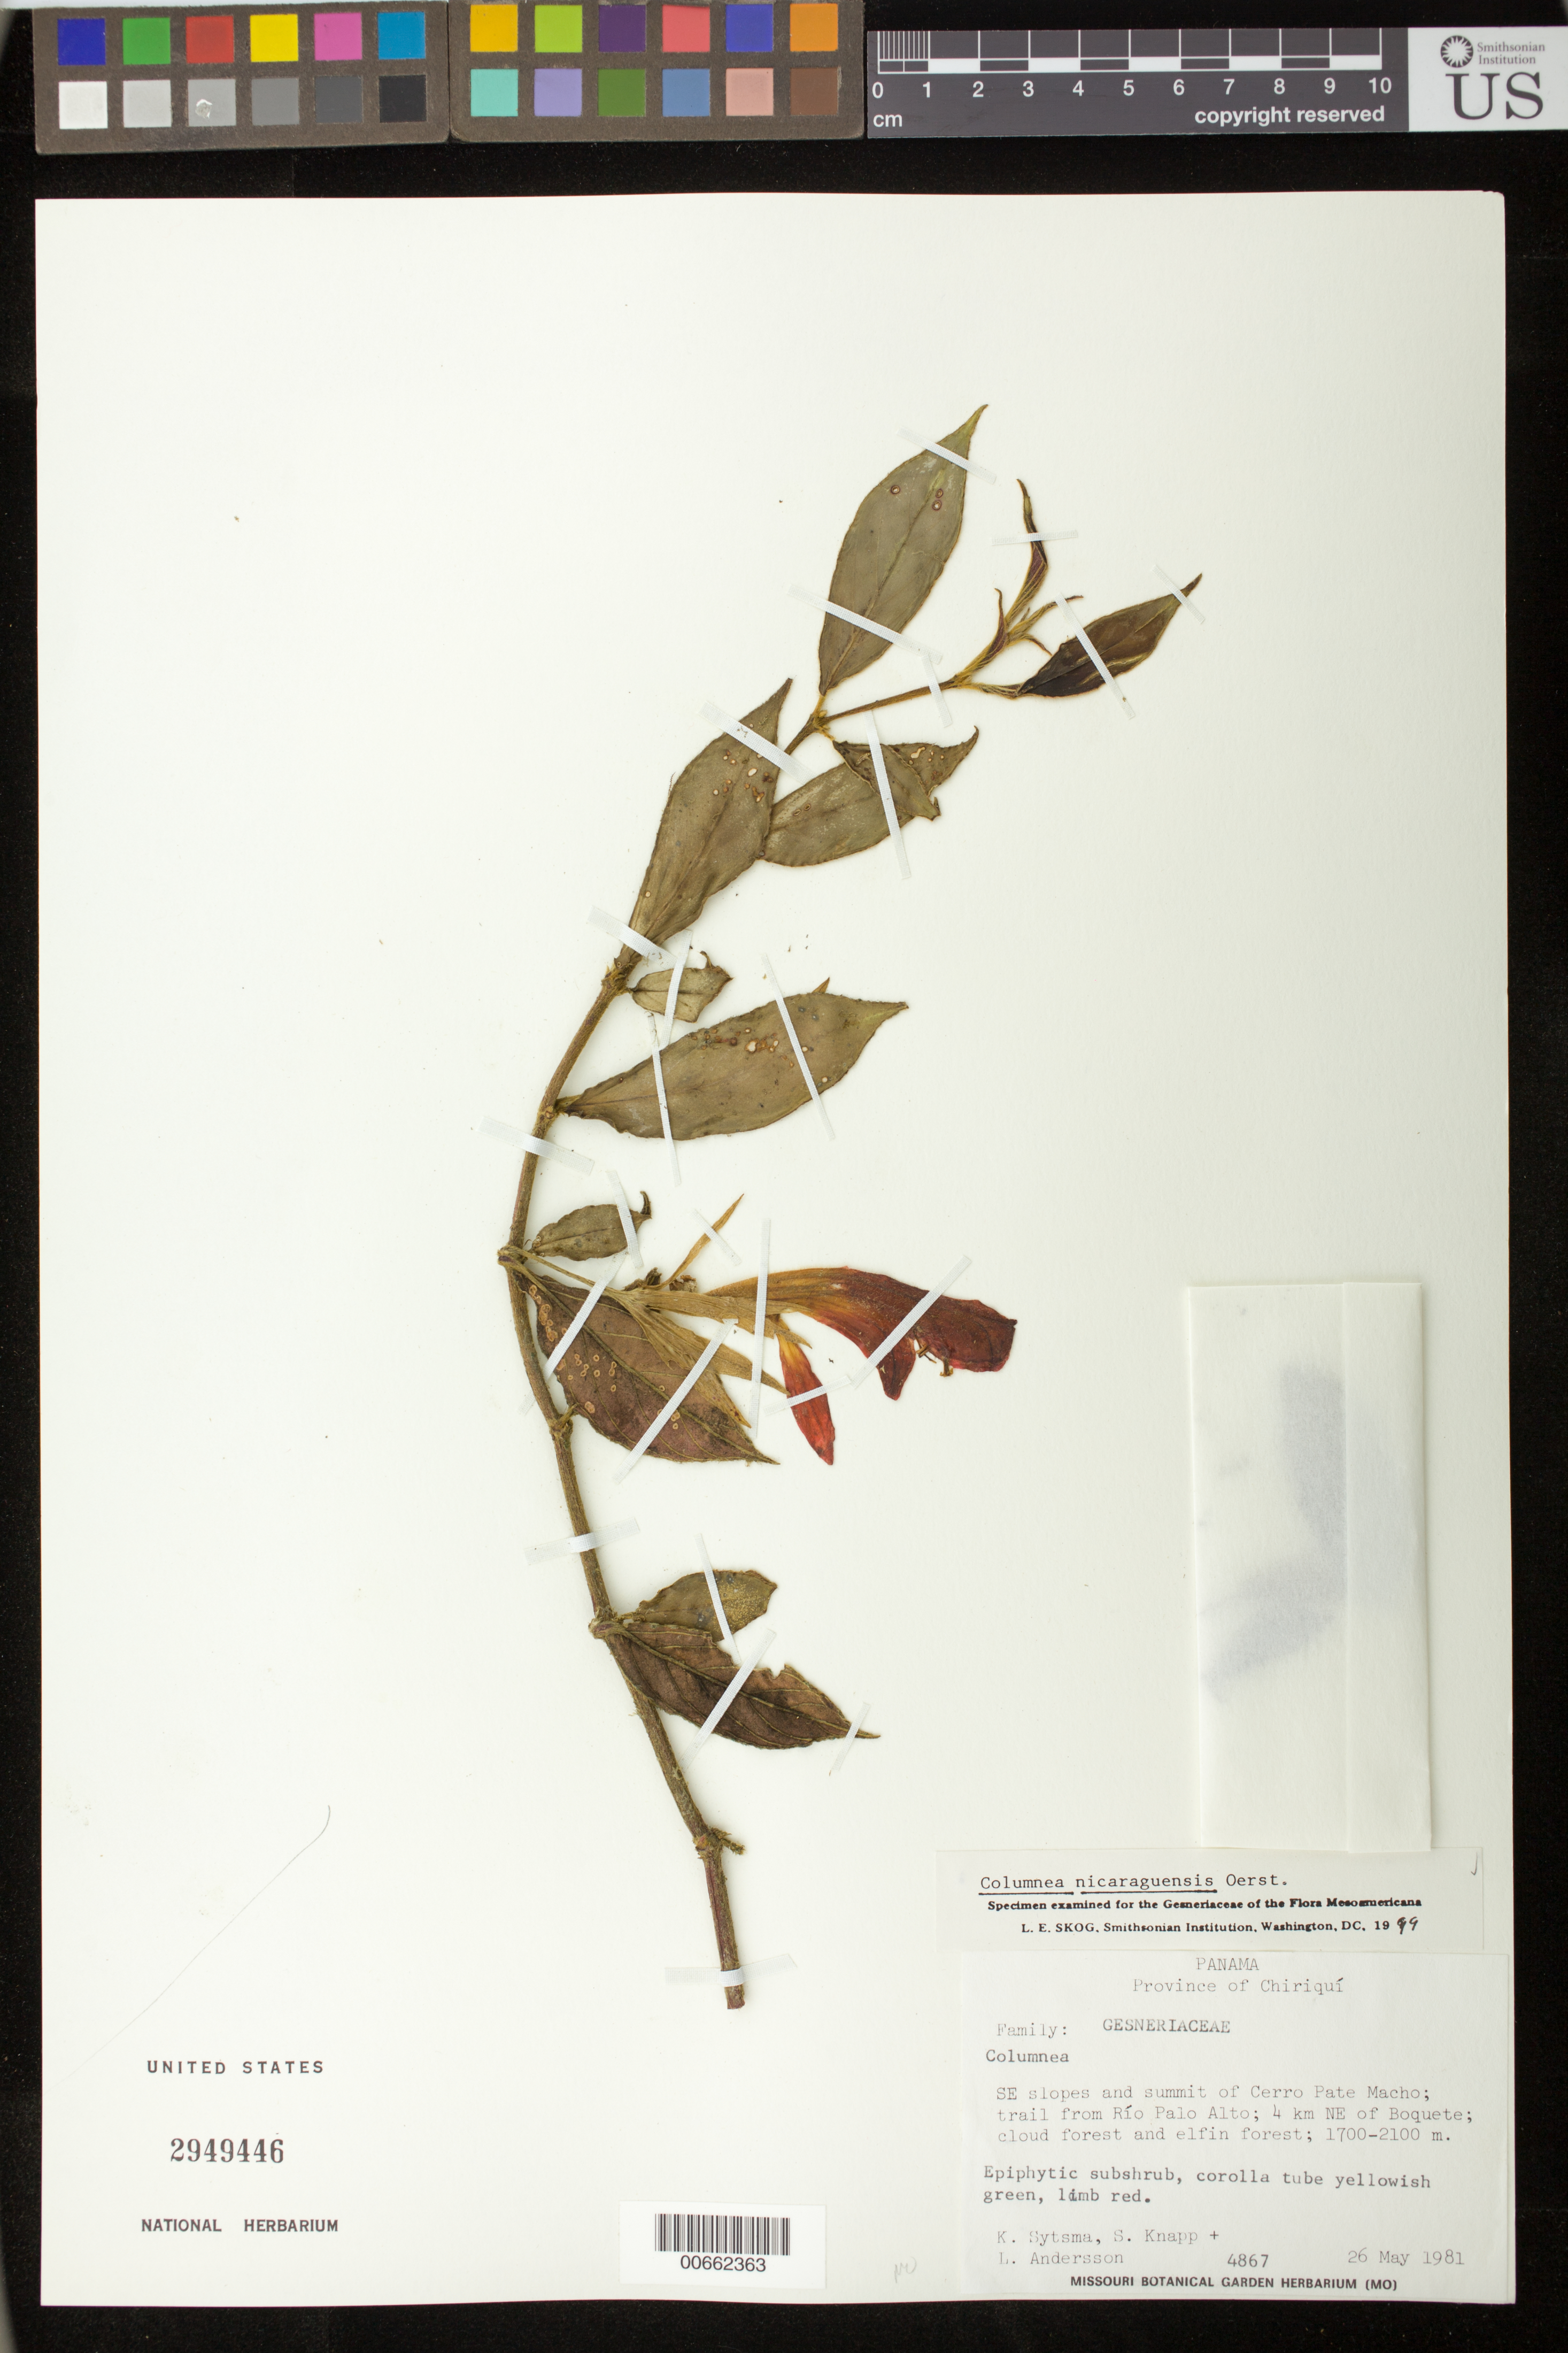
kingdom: Plantae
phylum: Tracheophyta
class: Magnoliopsida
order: Lamiales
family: Gesneriaceae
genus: Columnea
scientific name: Columnea nicaraguensis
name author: Oerst.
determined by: Skog, Laurence E.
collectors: K. J. Sytsma, S. Knapp & L. Andersson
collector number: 4867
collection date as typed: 16 May 1981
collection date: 1981-05-16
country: Panama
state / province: Chiriquí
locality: SE slopes and summit of Cerro Pate Macho, trail from Rio Palo Alto, 4 km NE of Boquete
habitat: Cloud forest and elfin forest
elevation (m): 1700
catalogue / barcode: US 2949446